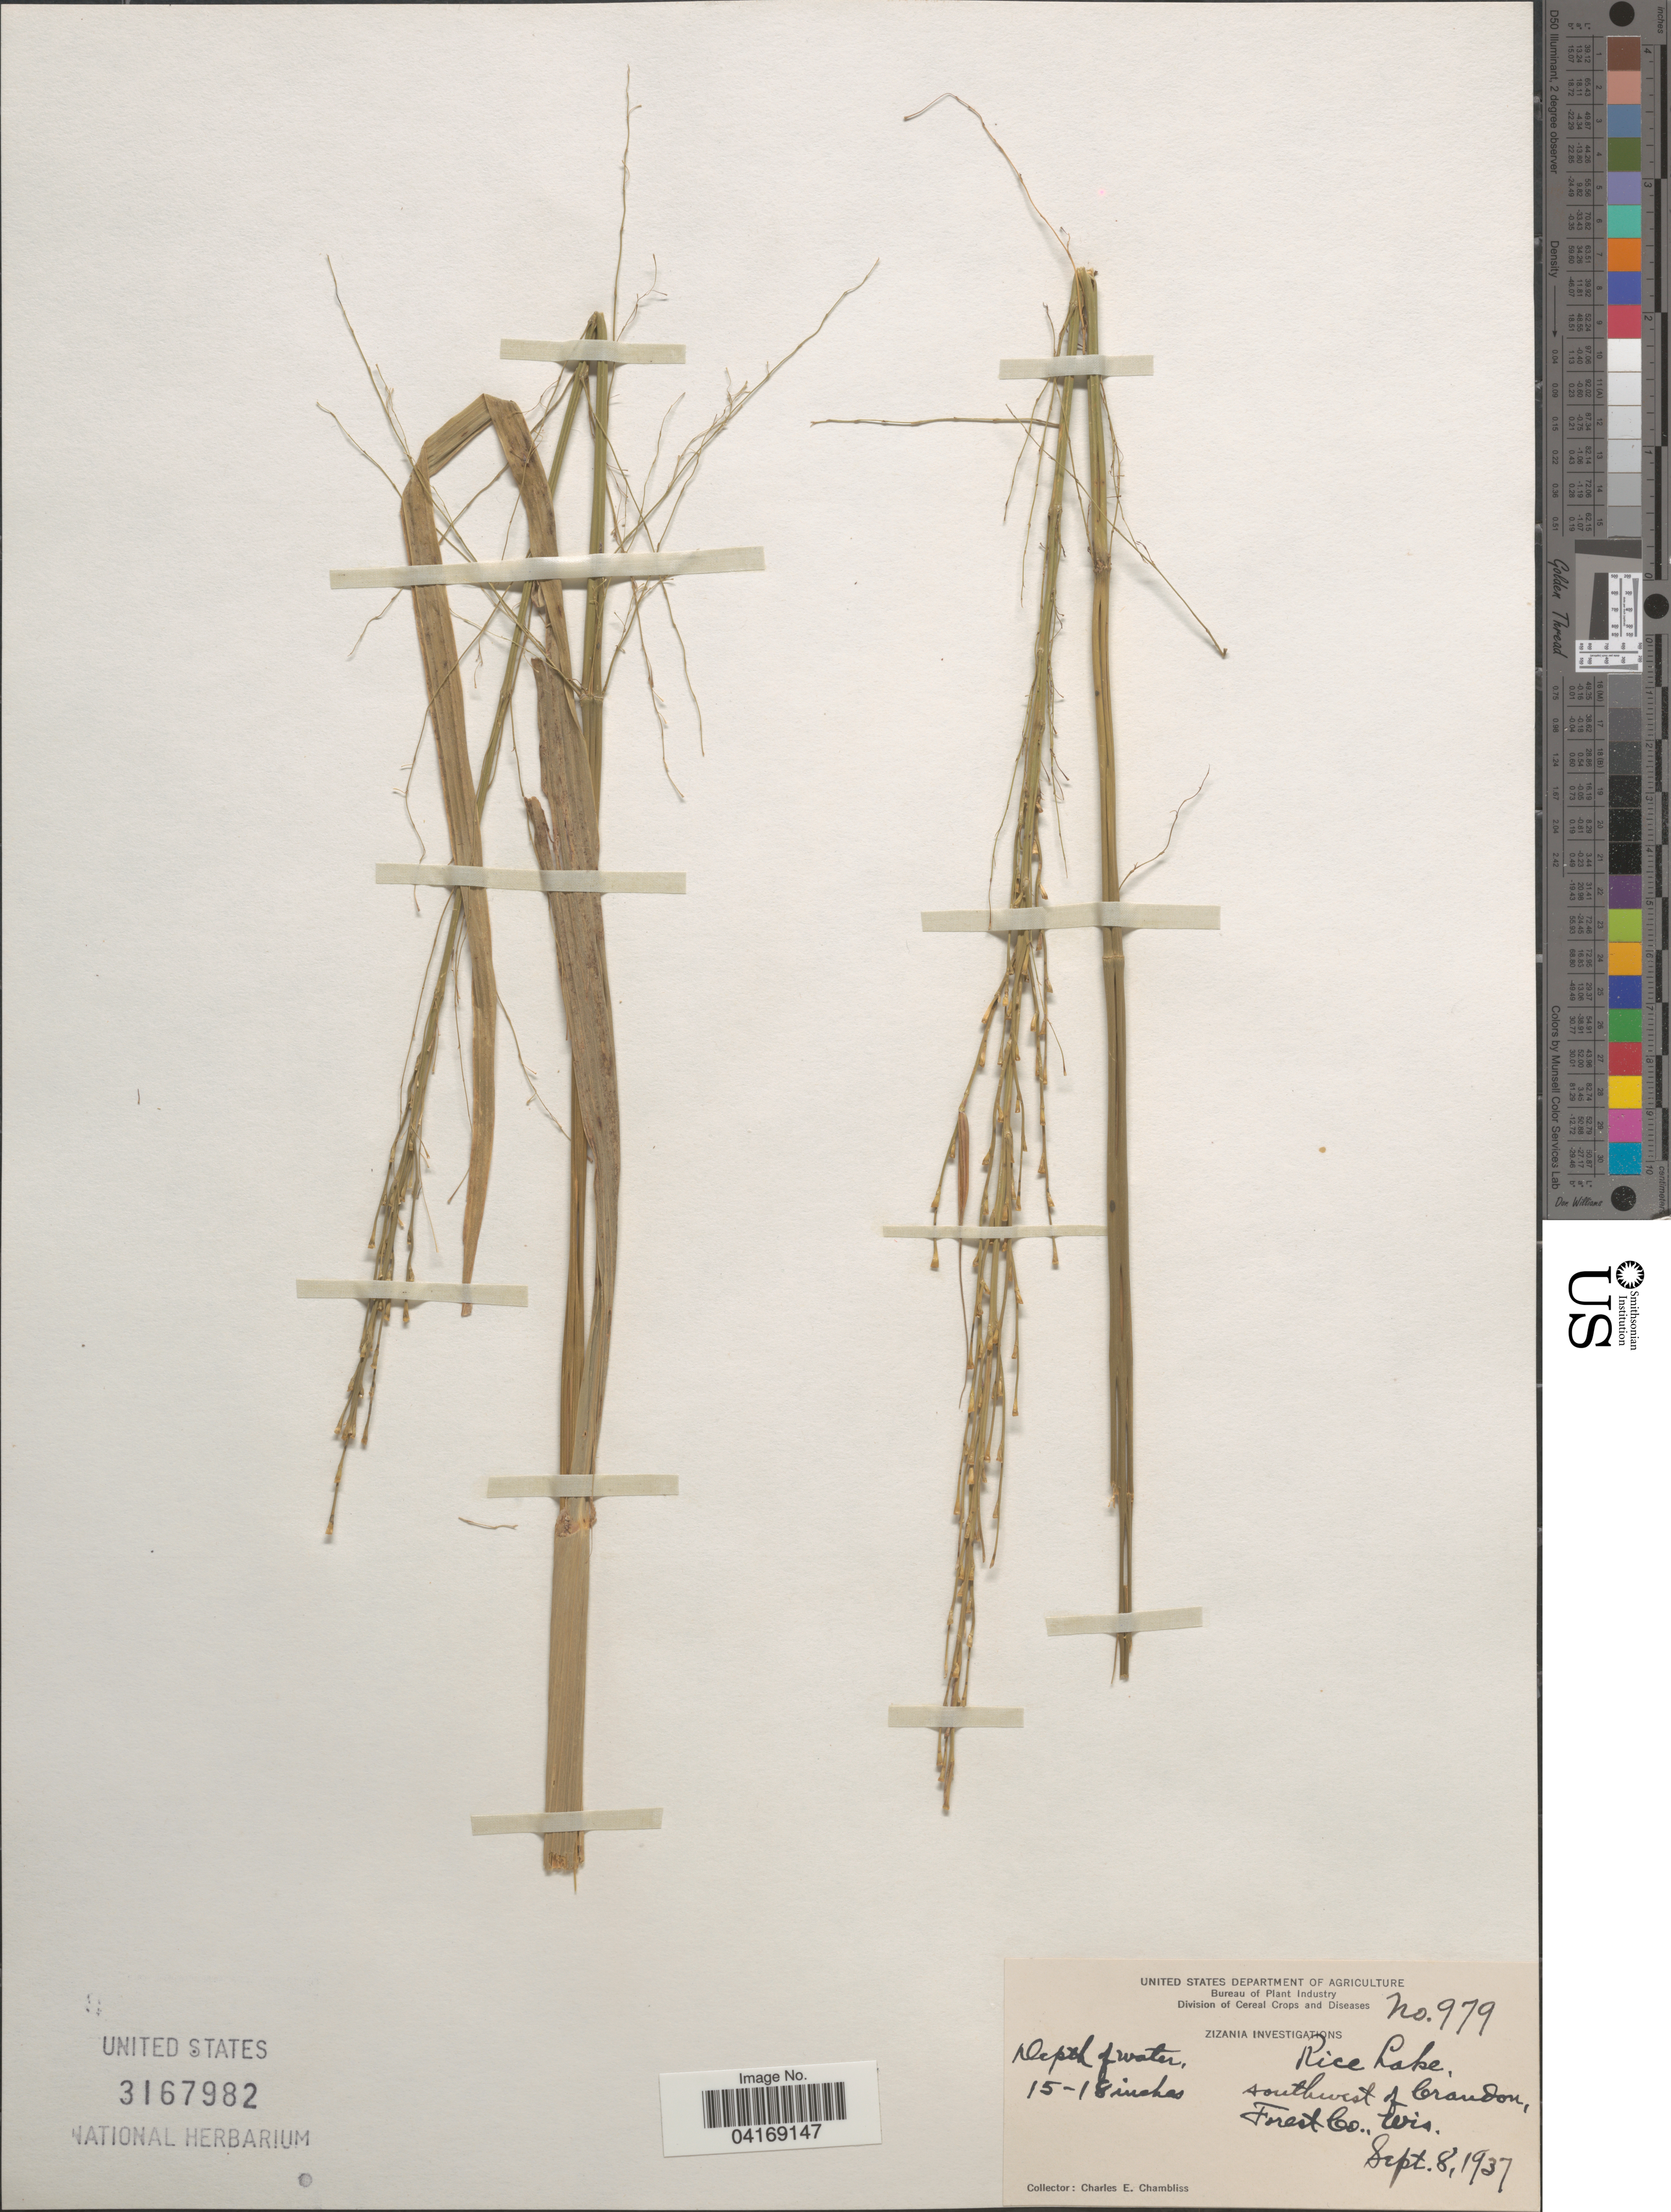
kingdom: Plantae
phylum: Tracheophyta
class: Liliopsida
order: Poales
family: Poaceae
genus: Zizania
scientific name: Zizania sp.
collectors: C. Chambliss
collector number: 979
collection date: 1937-09-08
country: United States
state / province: Wisconsin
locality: Rice Lake, southwest of Crandon, Forest Co.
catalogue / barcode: US 3167982